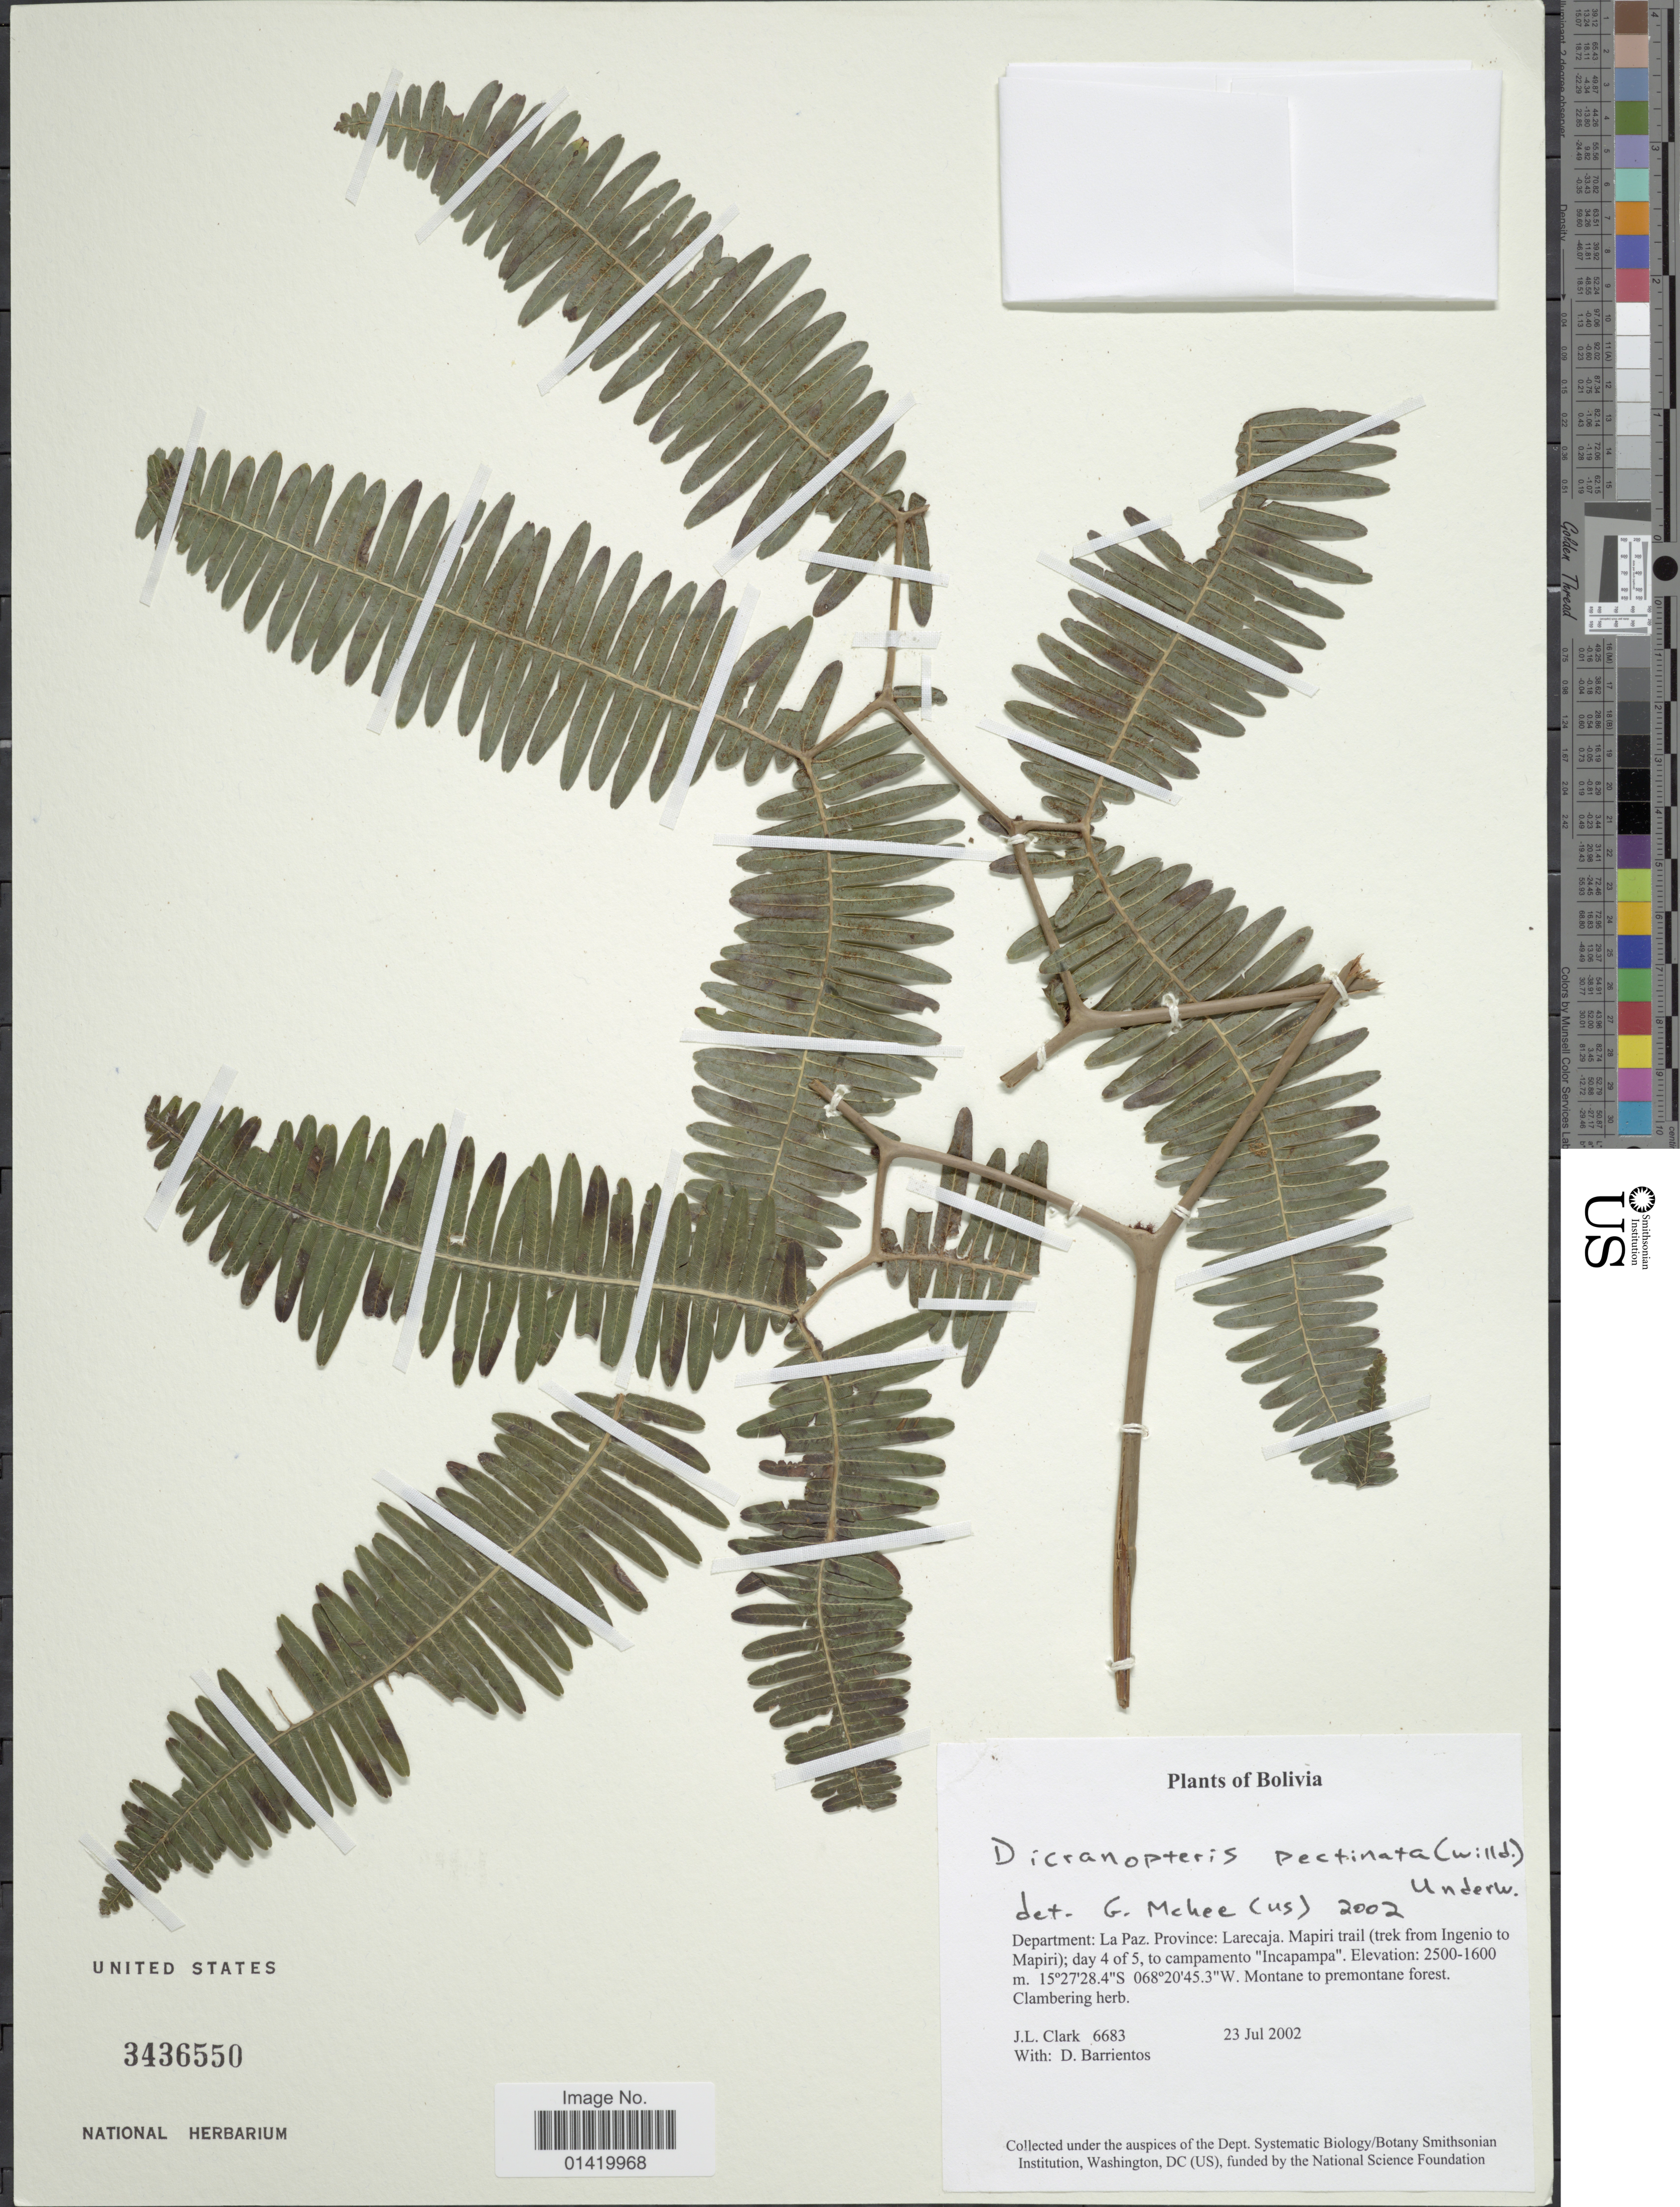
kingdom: Plantae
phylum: Tracheophyta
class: Polypodiopsida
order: Gleicheniales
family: Gleicheniaceae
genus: Gleichenella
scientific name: Gleichenella pectinata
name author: (Willd.) Ching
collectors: J. L. Clark & D. Barrientos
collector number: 6683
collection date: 2002-07-23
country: Bolivia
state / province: La Paz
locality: Department: La Paz, Province: Larecaja. Mapiri trail (trek from Ingenio to Mapiri); day 4 of 5, to campamento 'Incapampa'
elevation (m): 1600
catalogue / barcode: US 3436550